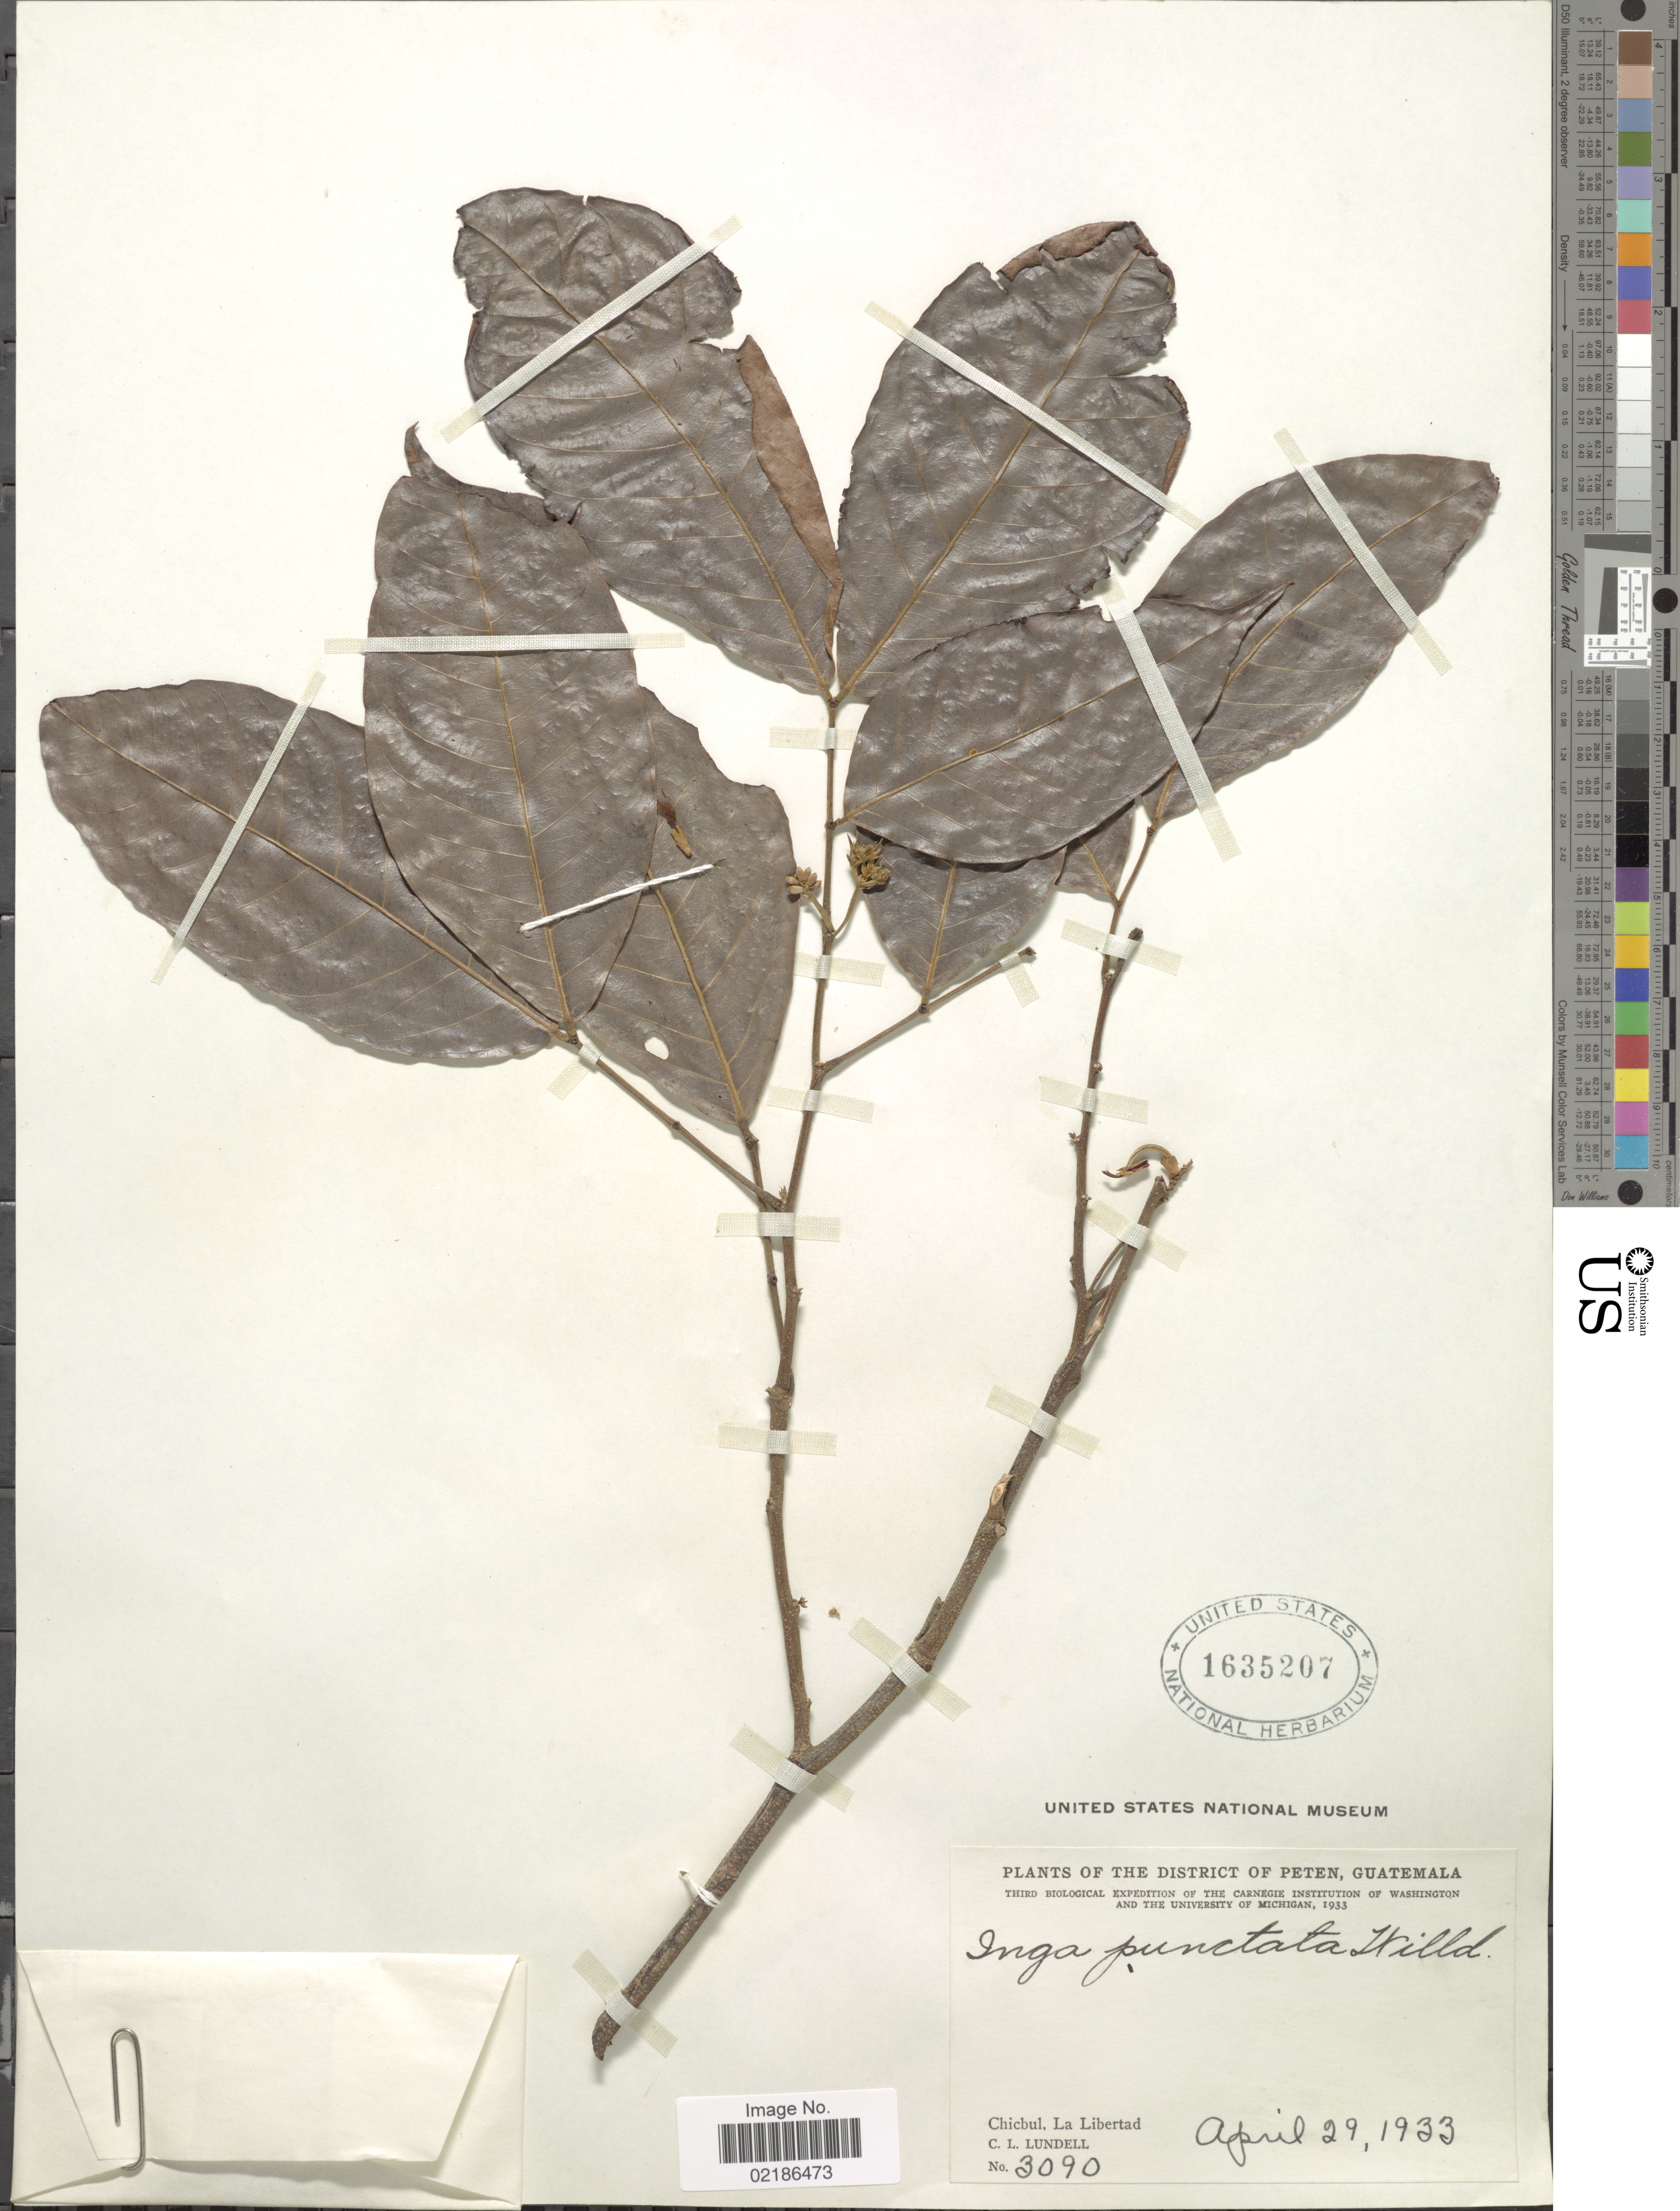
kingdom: Plantae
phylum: Tracheophyta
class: Magnoliopsida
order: Fabales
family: Fabaceae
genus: Inga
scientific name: Inga punctata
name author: Willd.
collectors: C. L. Lundell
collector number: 3090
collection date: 1933-04-29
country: Guatemala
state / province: El Petén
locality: Chicbul, La Libertad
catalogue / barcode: US 1635207